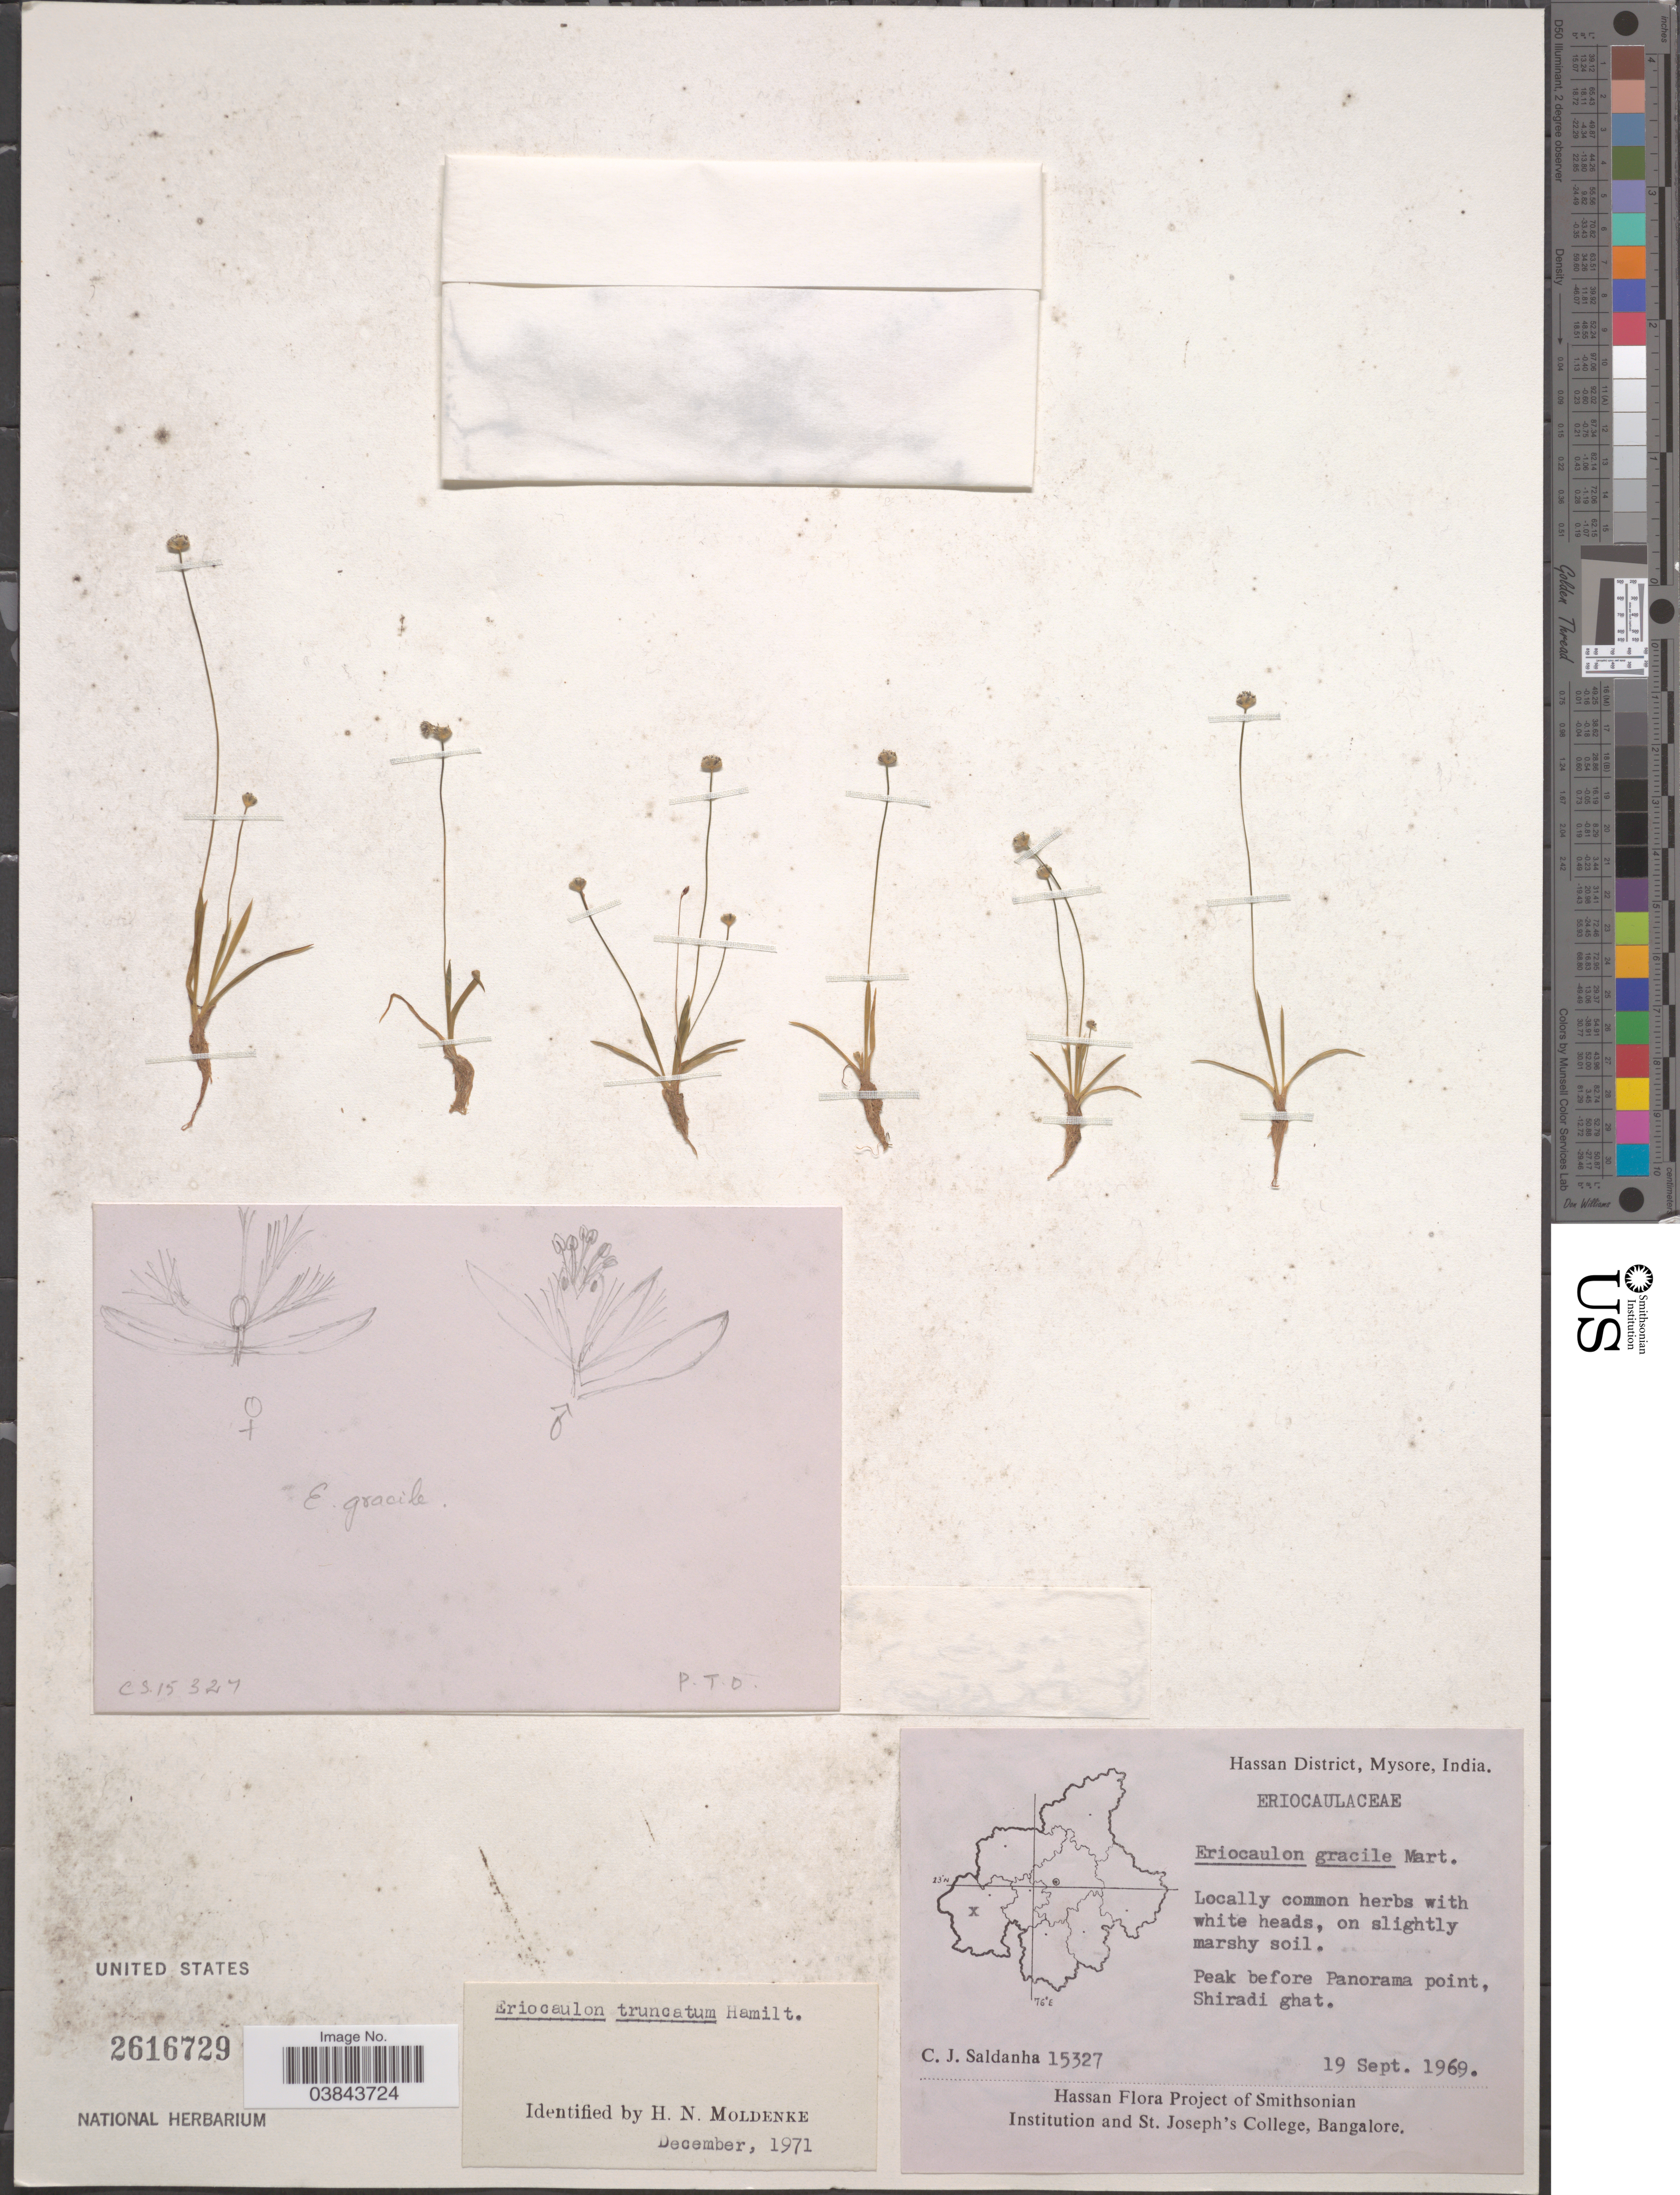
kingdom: Plantae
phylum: Tracheophyta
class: Liliopsida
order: Poales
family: Eriocaulaceae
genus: Eriocaulon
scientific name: Eriocaulon truncatum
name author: Buch.-Ham. ex Mart.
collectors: C. J. Saldanha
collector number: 15327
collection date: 1969-09-19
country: India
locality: Hassan District, Mysore. Peak before Panorama point, Shiradi ghat.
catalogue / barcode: US 2616729